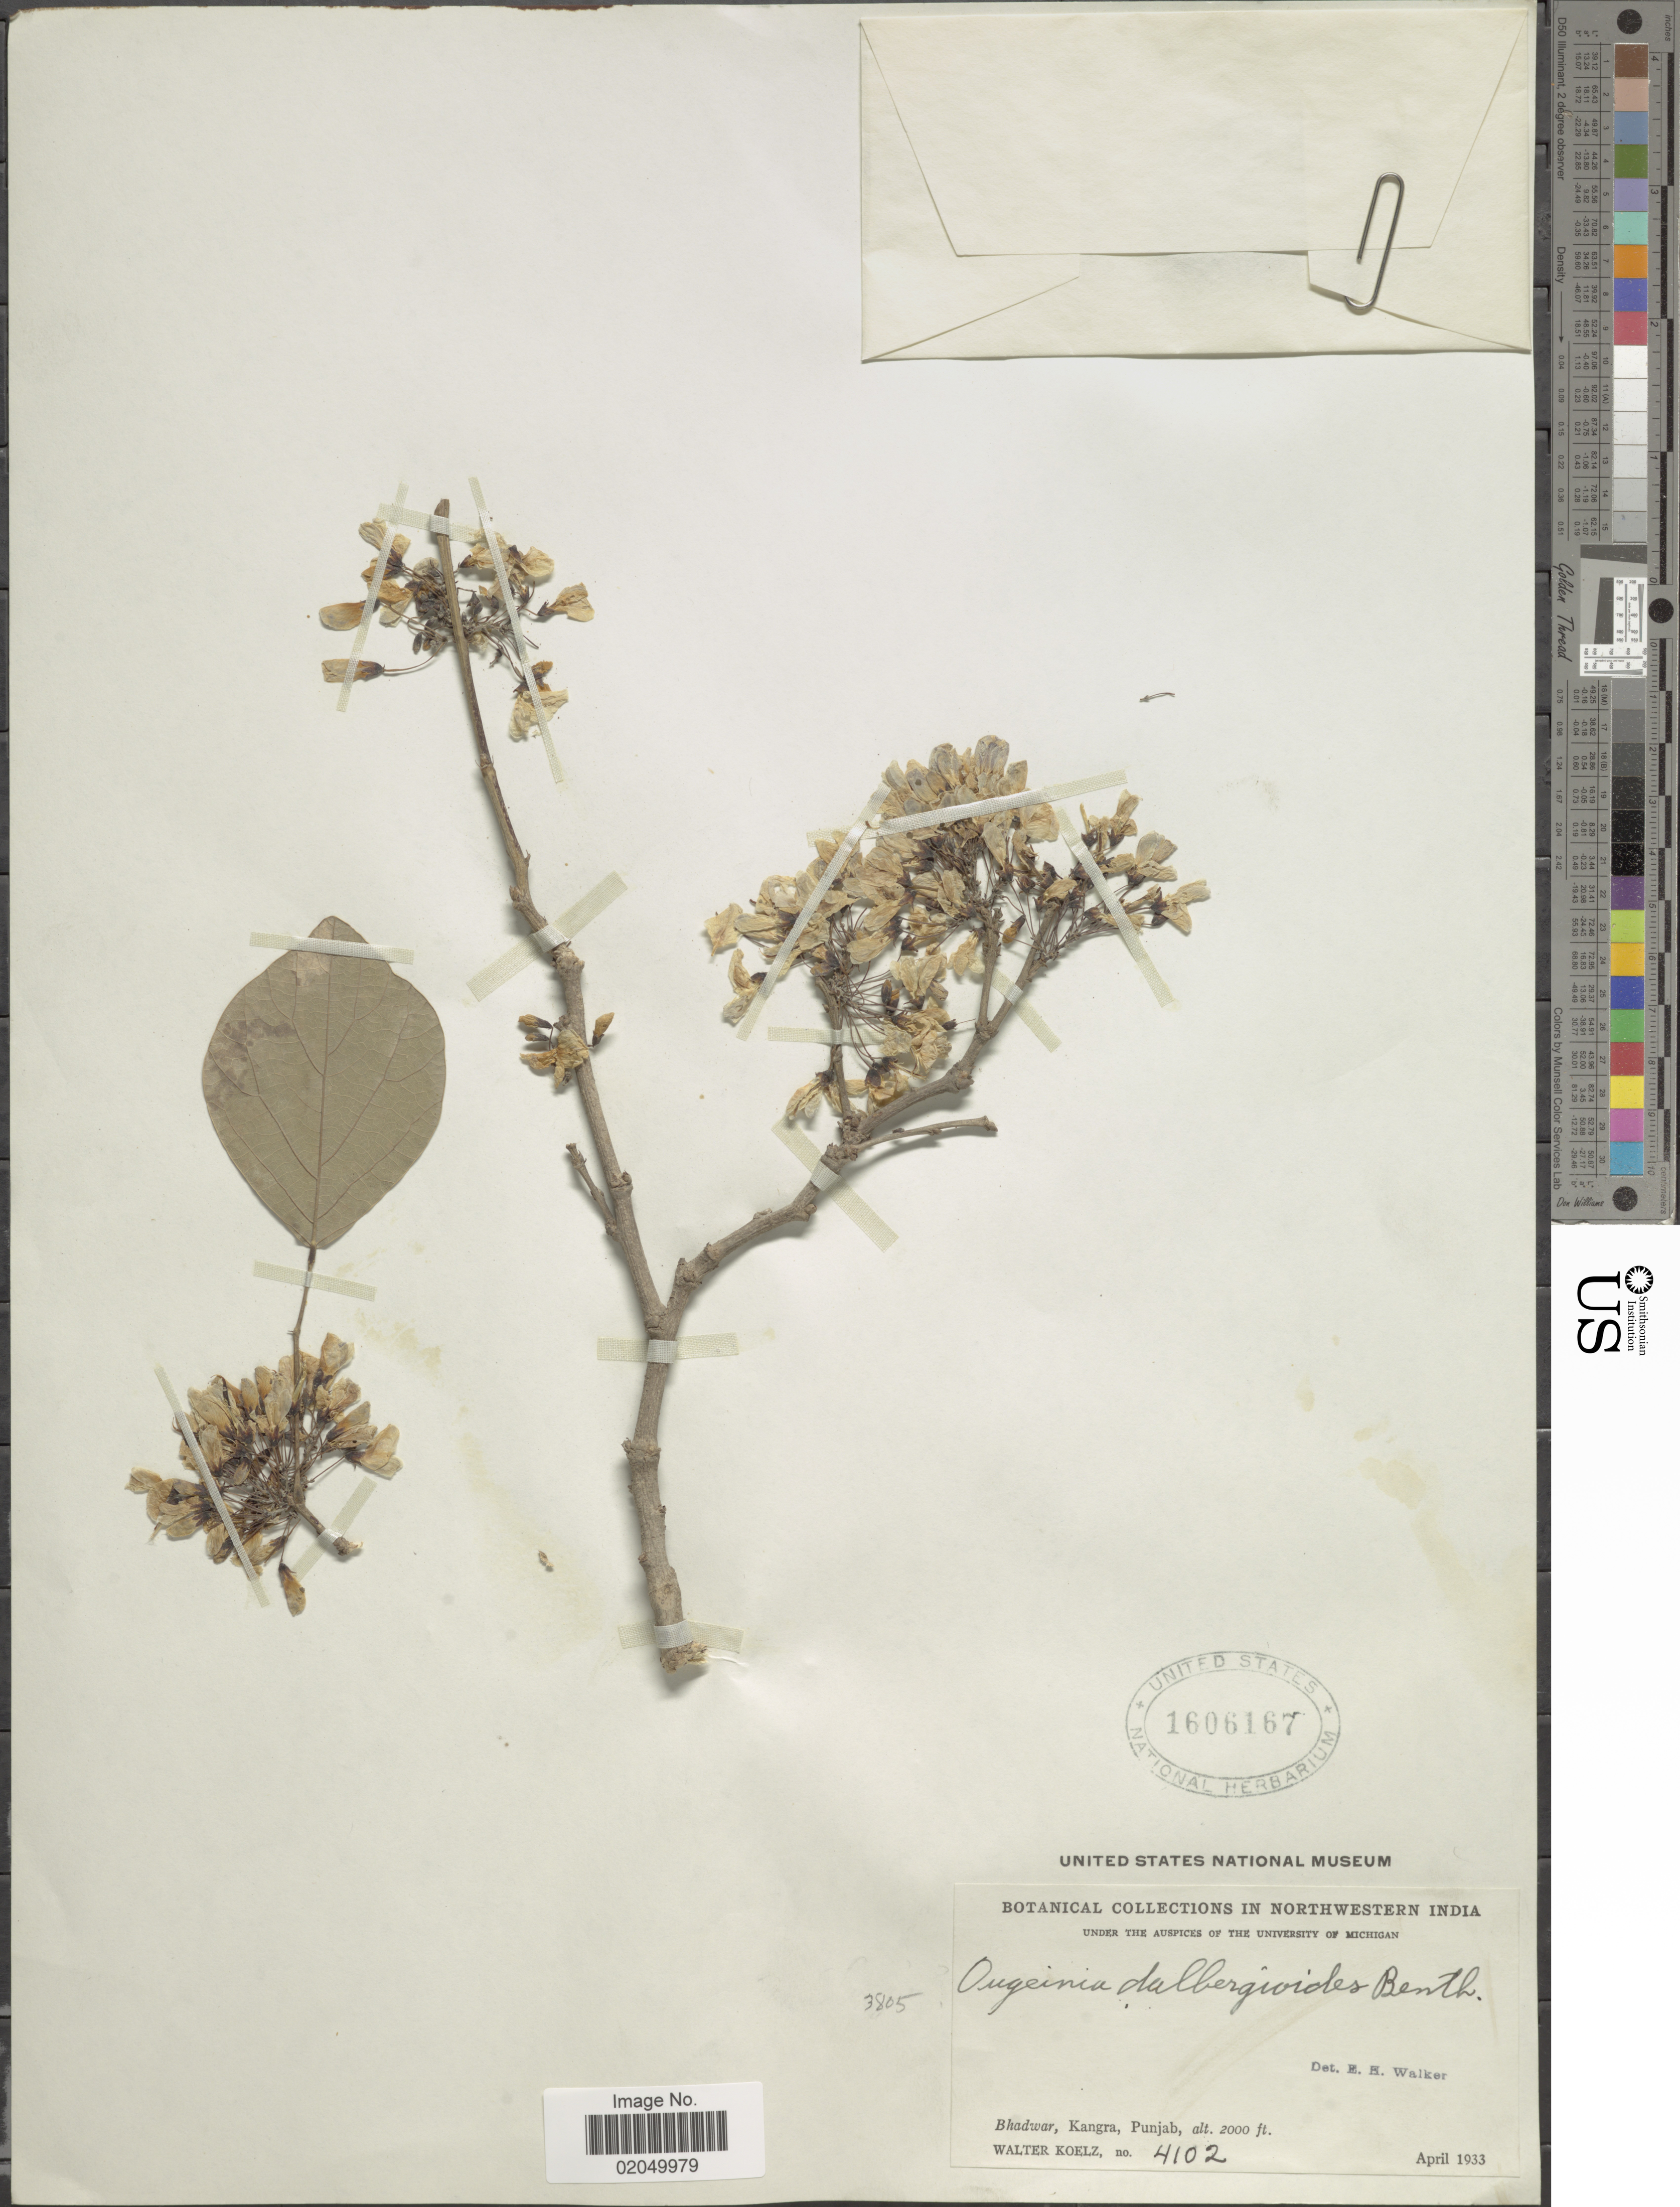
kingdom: Plantae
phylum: Tracheophyta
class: Magnoliopsida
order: Fabales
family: Fabaceae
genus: Ougeinia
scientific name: Ougeinia dalbergioides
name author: Benth.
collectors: W. N. Koelz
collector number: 4102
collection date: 1933-04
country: India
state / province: Punjab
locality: Northwestern India. Bhadwar, Kangra, Punjab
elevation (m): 610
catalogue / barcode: US 1606167